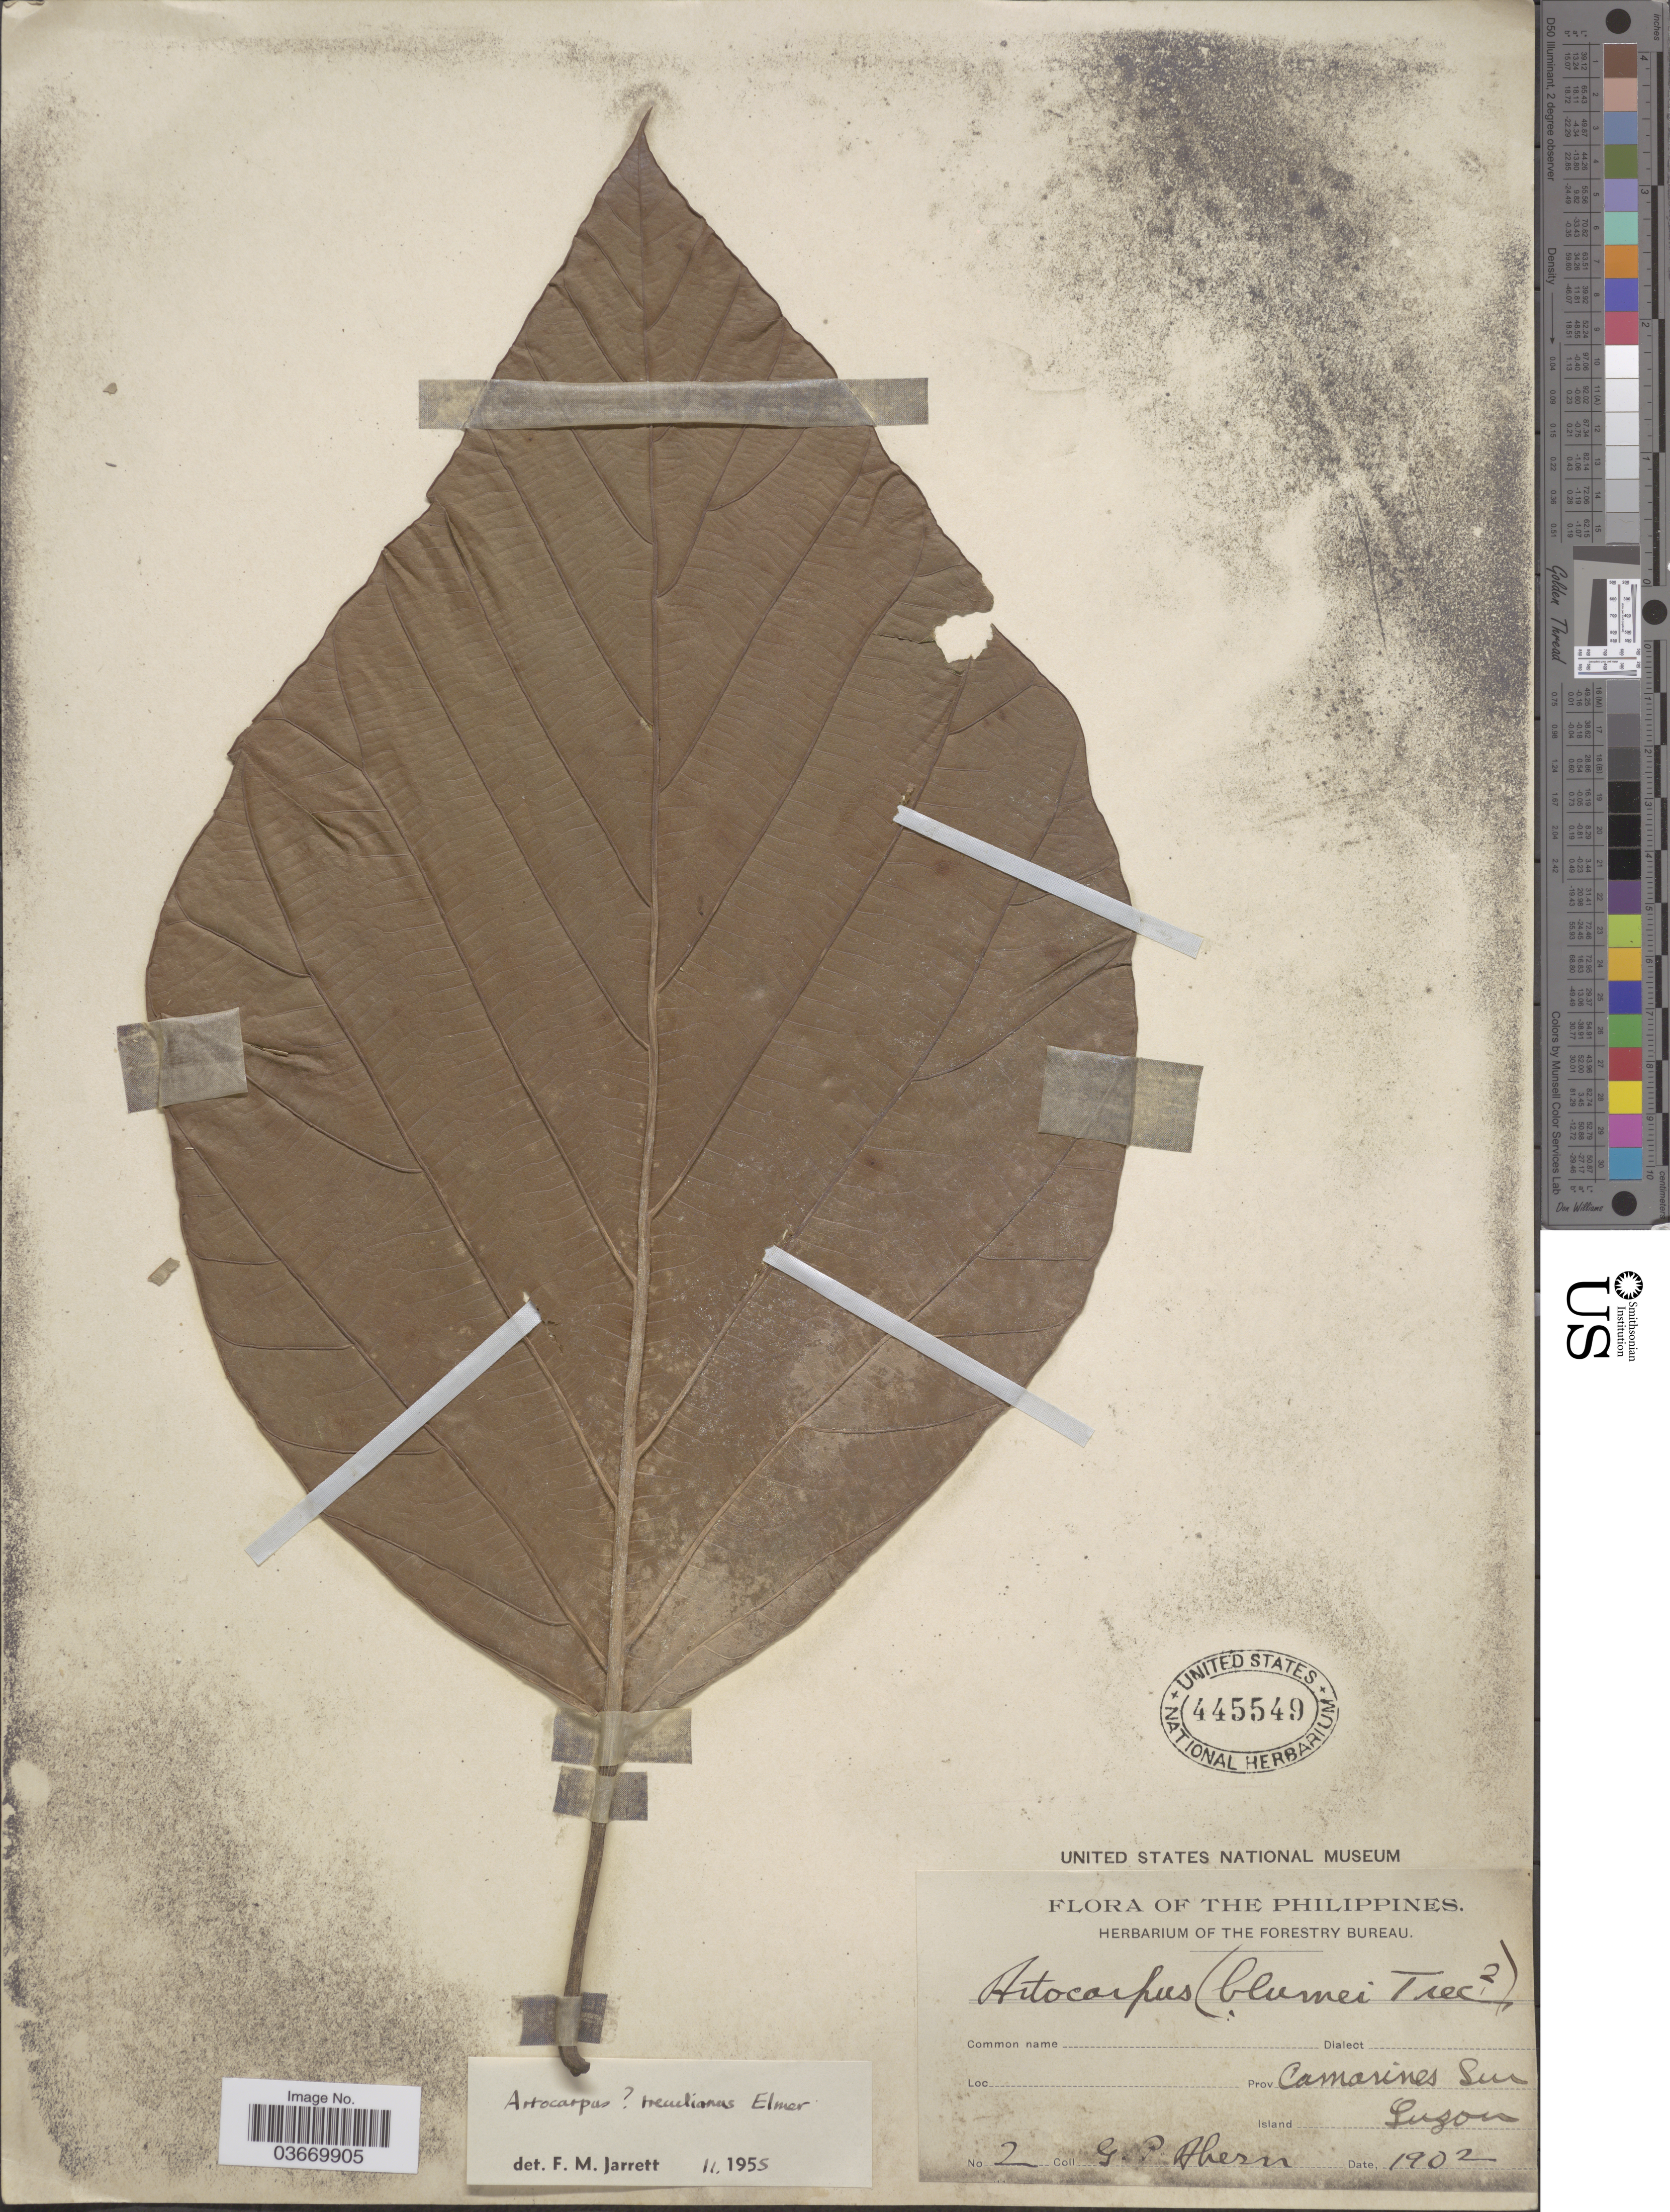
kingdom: Plantae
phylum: Tracheophyta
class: Magnoliopsida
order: Rosales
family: Moraceae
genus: Artocarpus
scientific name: Artocarpus treculianus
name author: Elmer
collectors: G. Ahern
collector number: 2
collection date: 1902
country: Philippines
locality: Prov. Camarines Sur. Island Luzon.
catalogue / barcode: US 445549